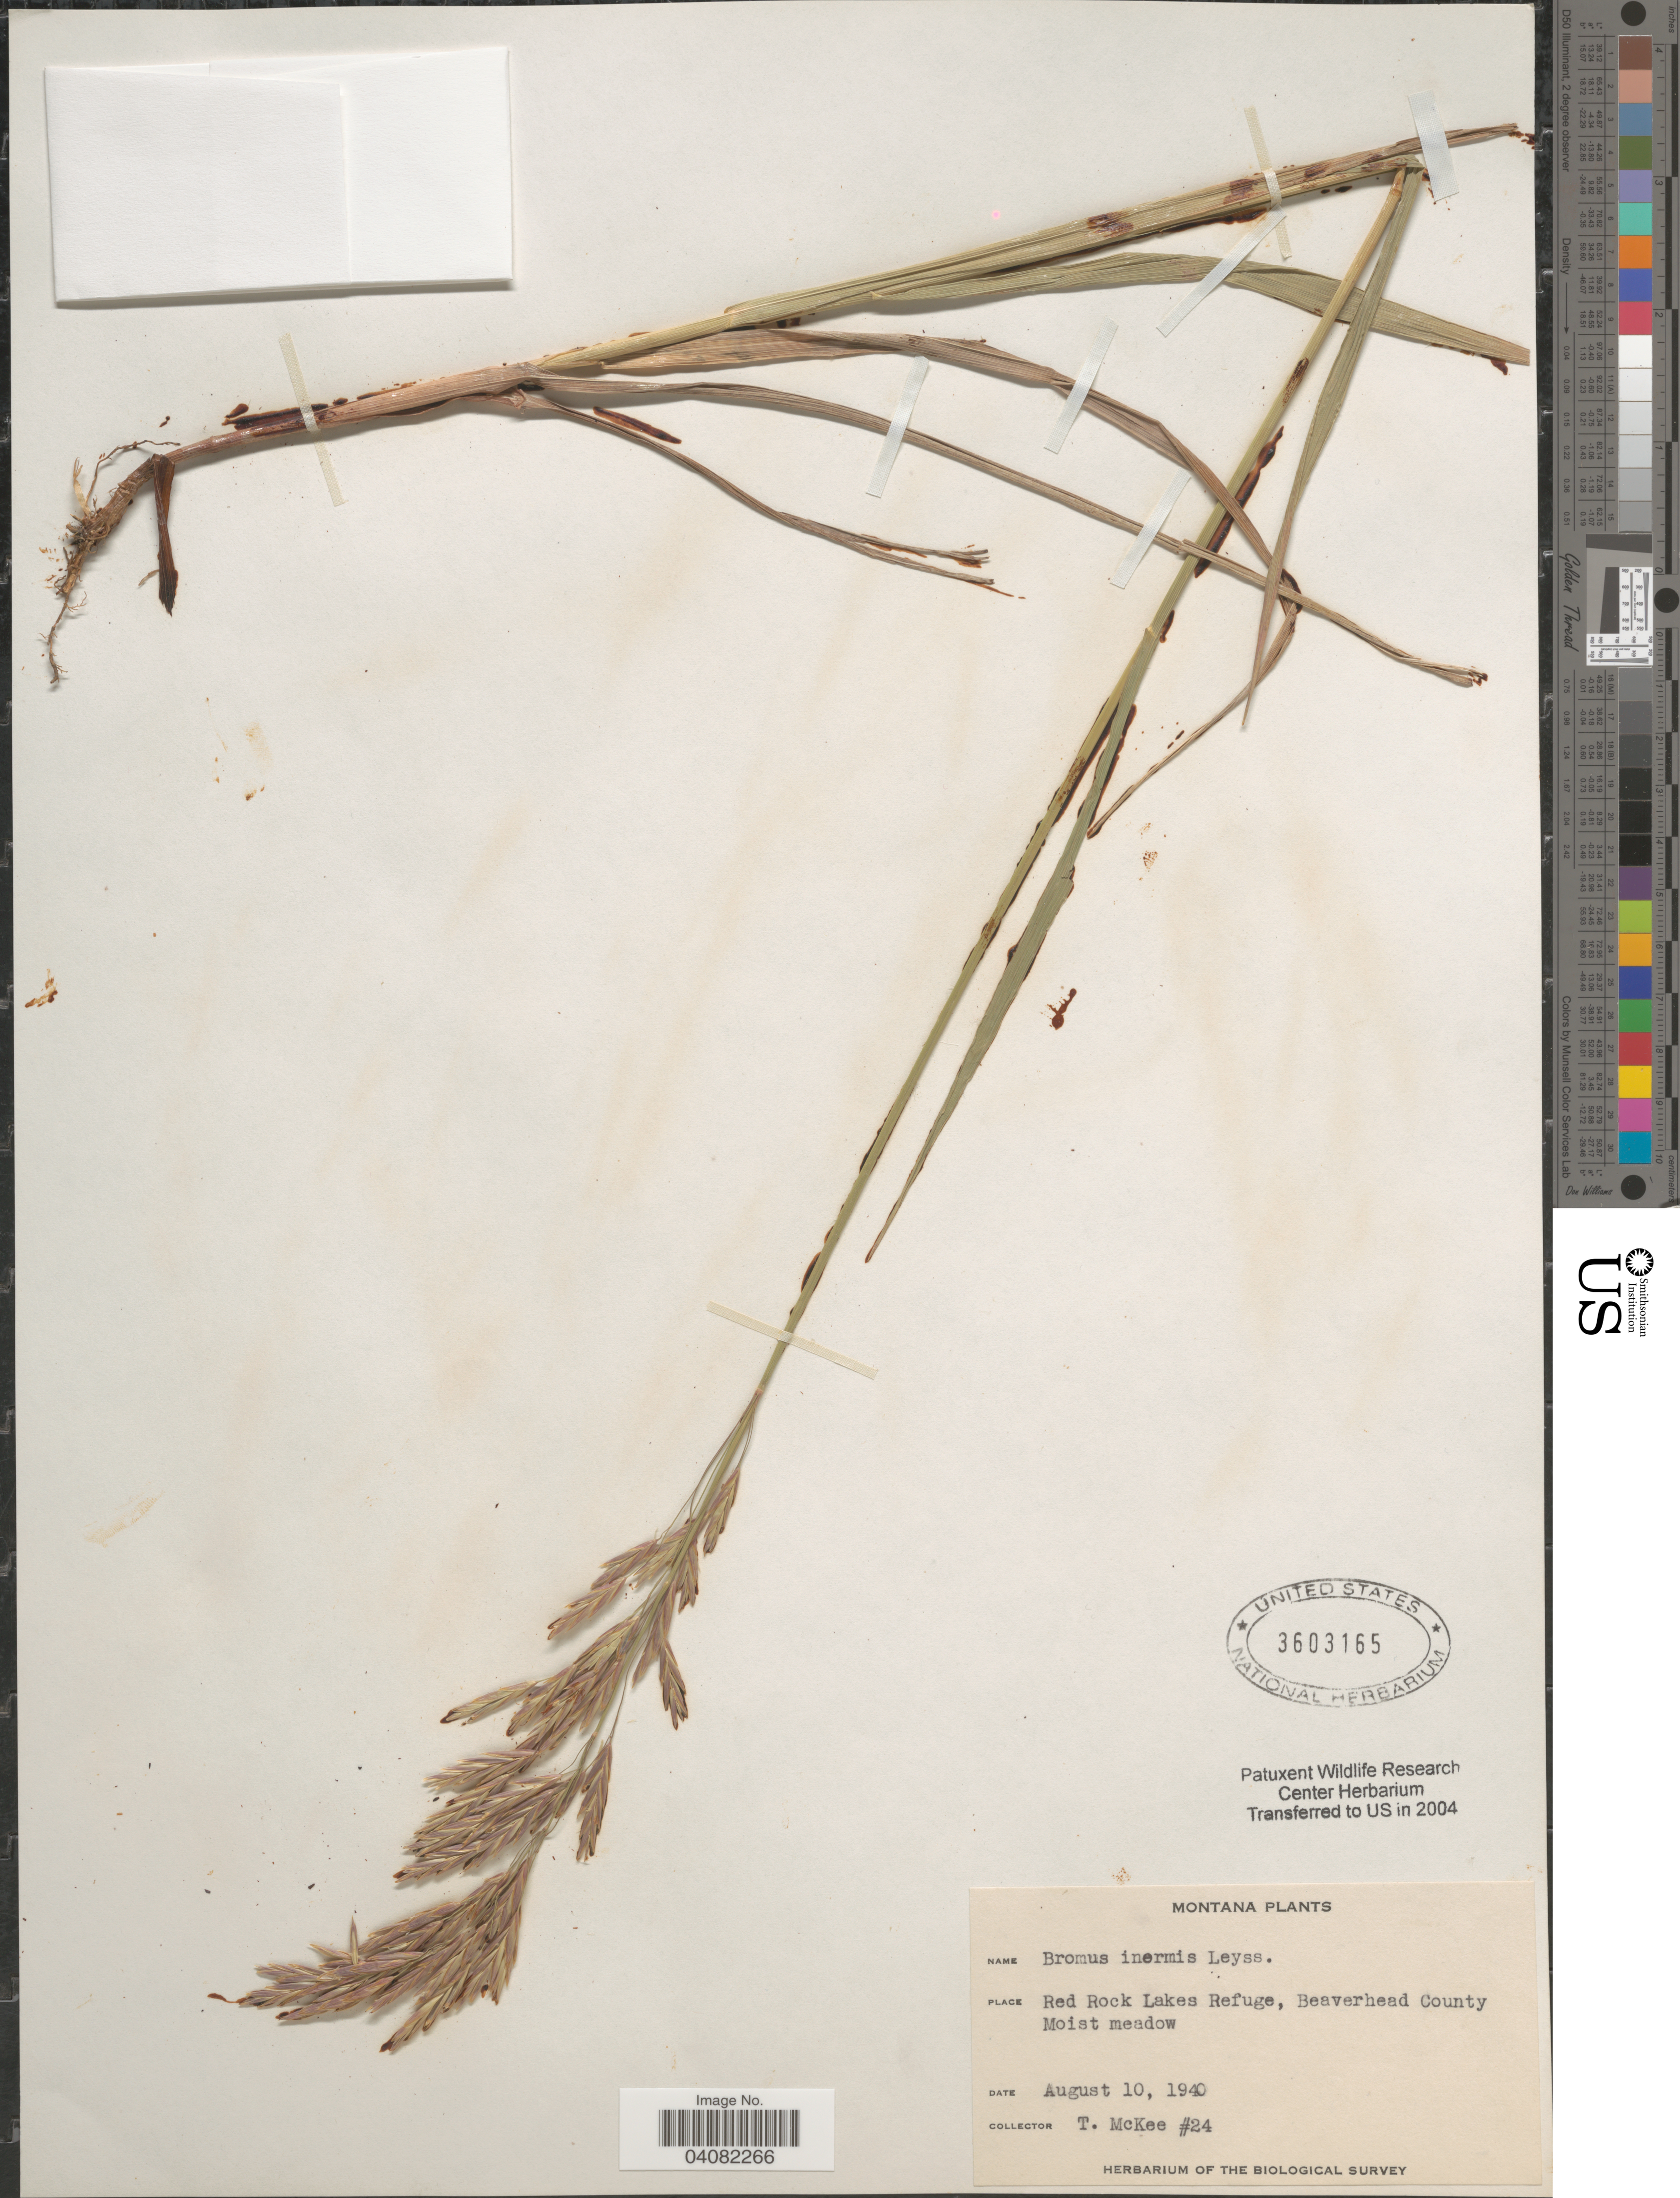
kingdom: Plantae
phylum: Tracheophyta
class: Liliopsida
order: Poales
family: Poaceae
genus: Bromus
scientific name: Bromus inermis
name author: Leyss.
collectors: T. McKee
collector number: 24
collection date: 1940-08-10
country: United States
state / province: Montana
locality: Red Rock Lakes Refuge, Beaverhead County. Herbarium of the Biological Survey.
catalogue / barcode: US 3603165